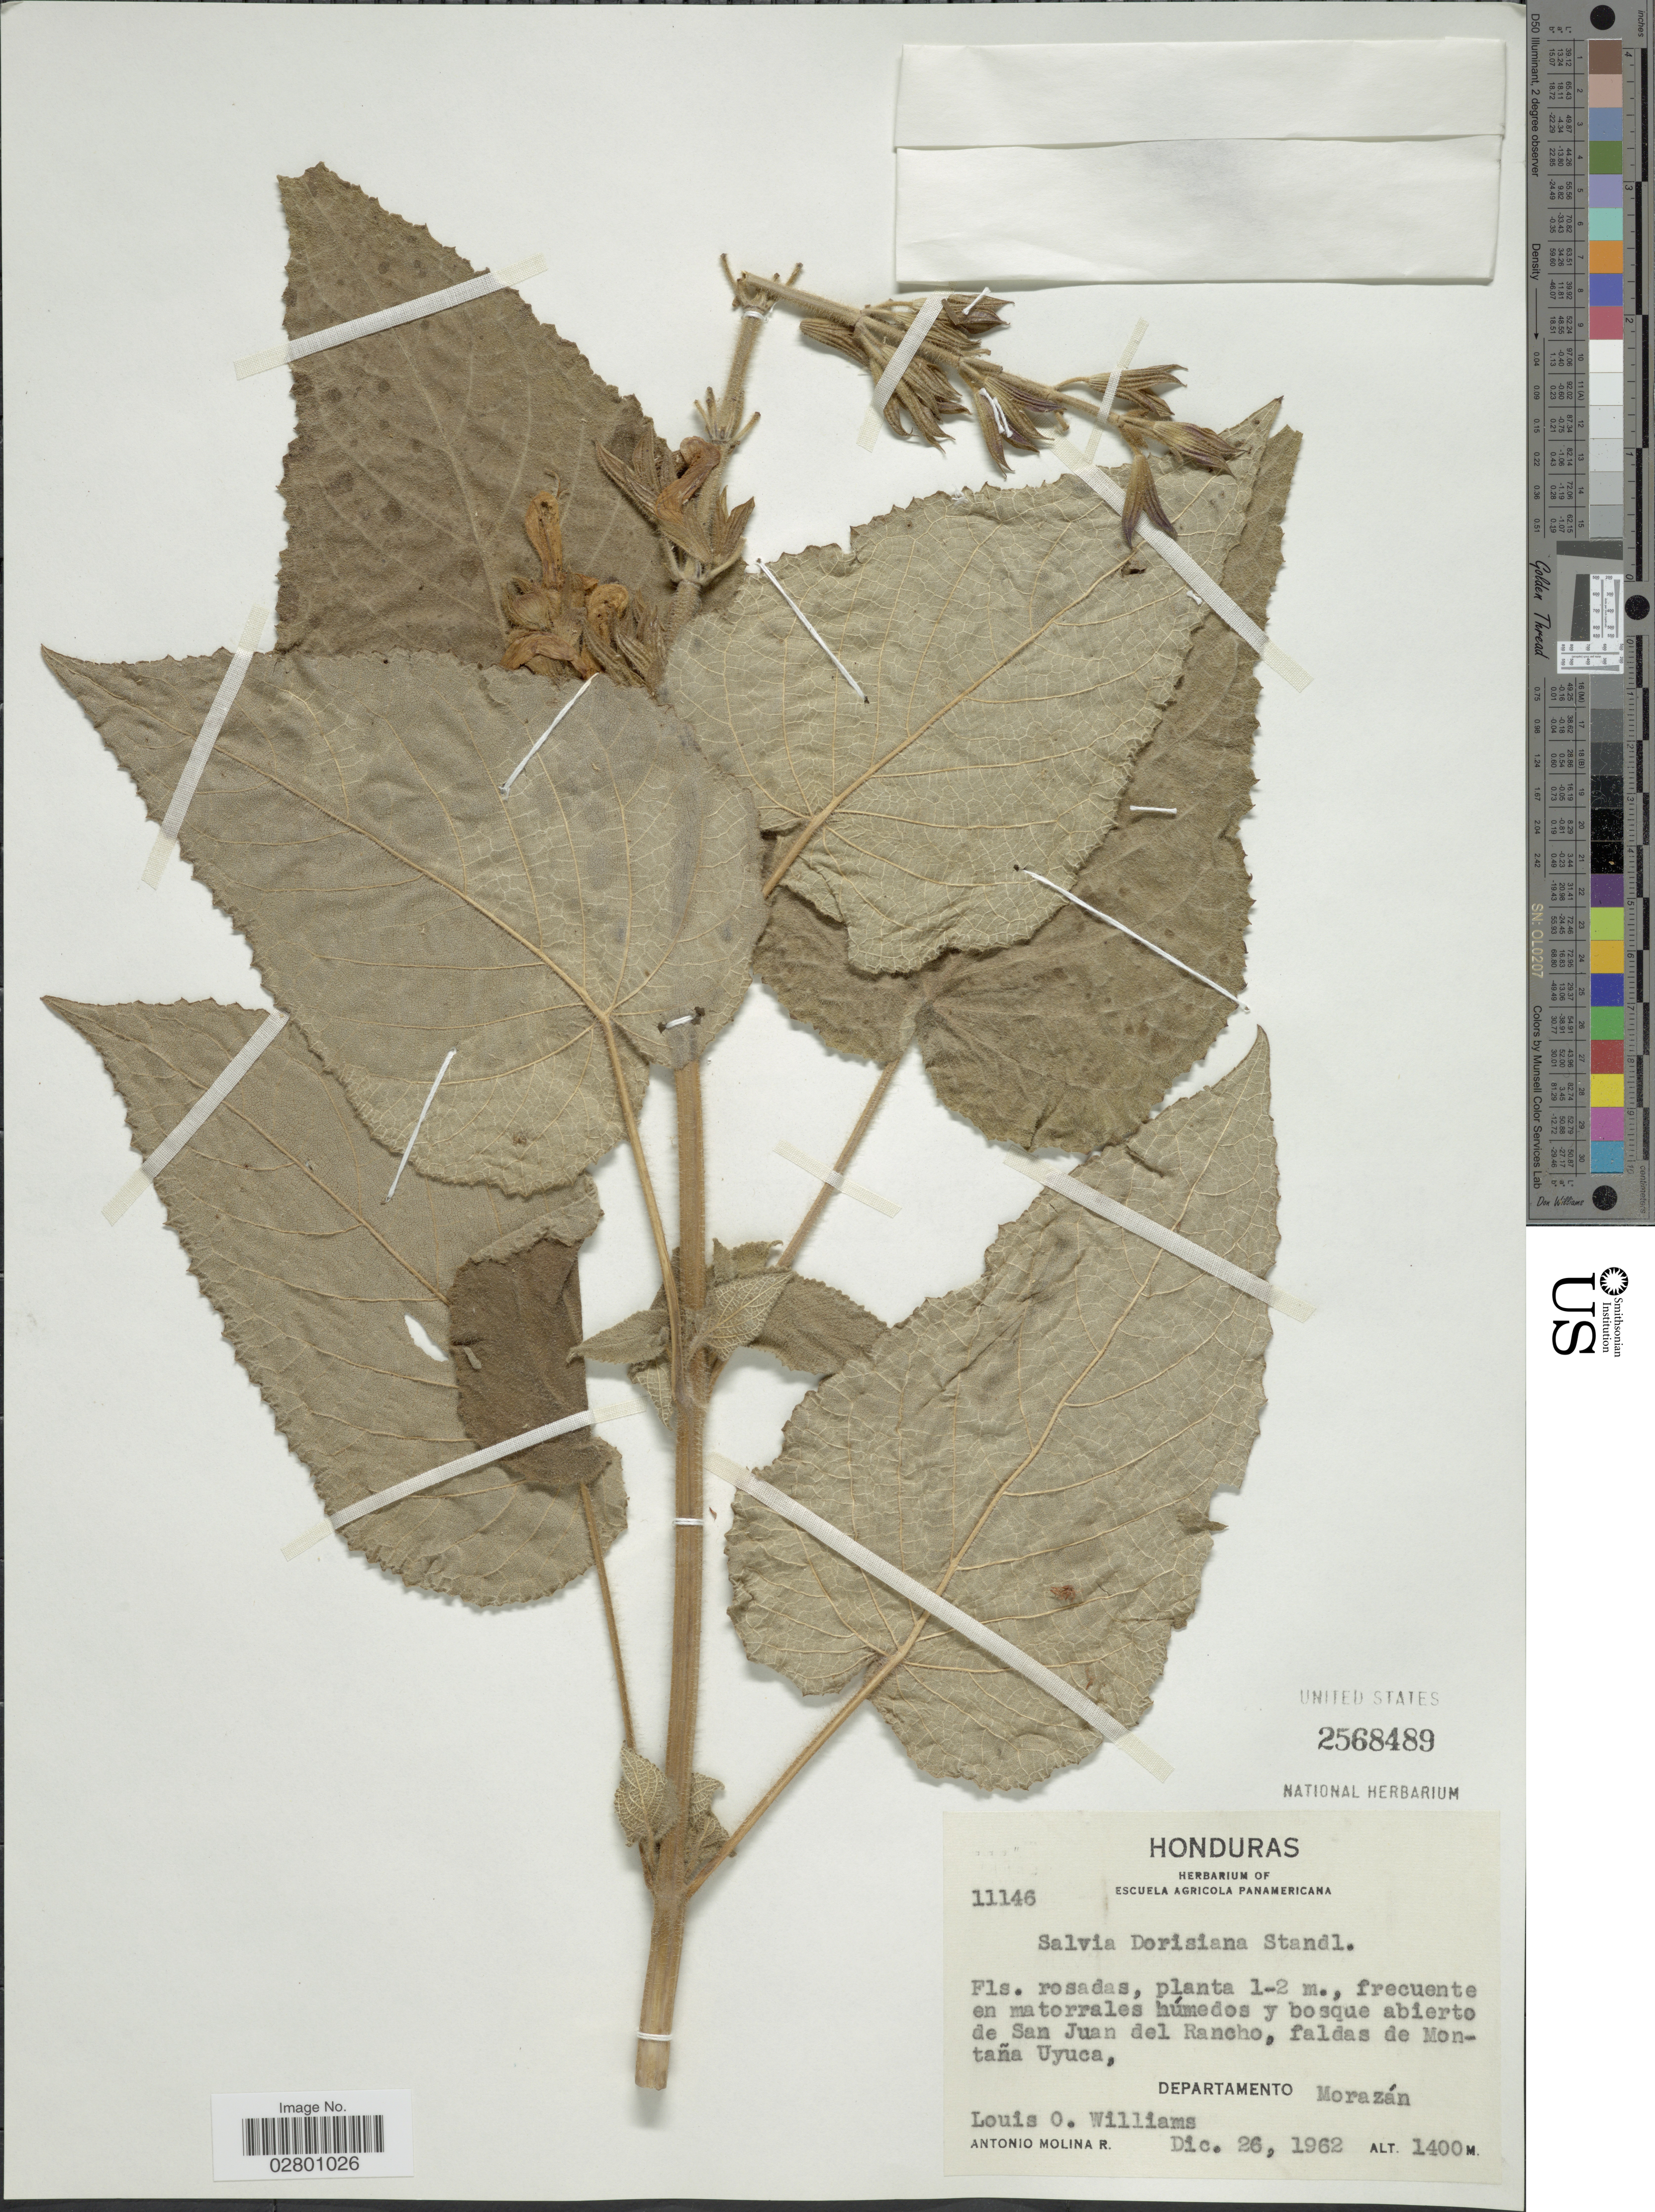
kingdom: Plantae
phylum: Tracheophyta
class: Magnoliopsida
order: Lamiales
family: Lamiaceae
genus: Salvia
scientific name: Salvia dorisiana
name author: Standl.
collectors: L. O. Williams & A. Molina R.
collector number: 11146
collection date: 1962-12-26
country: Honduras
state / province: Fco. Morazán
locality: Bosque abierto de San Juan del Rancho, faldas de Montaña Uyuca, Departamento Morazán.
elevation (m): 1400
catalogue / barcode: US 2568489